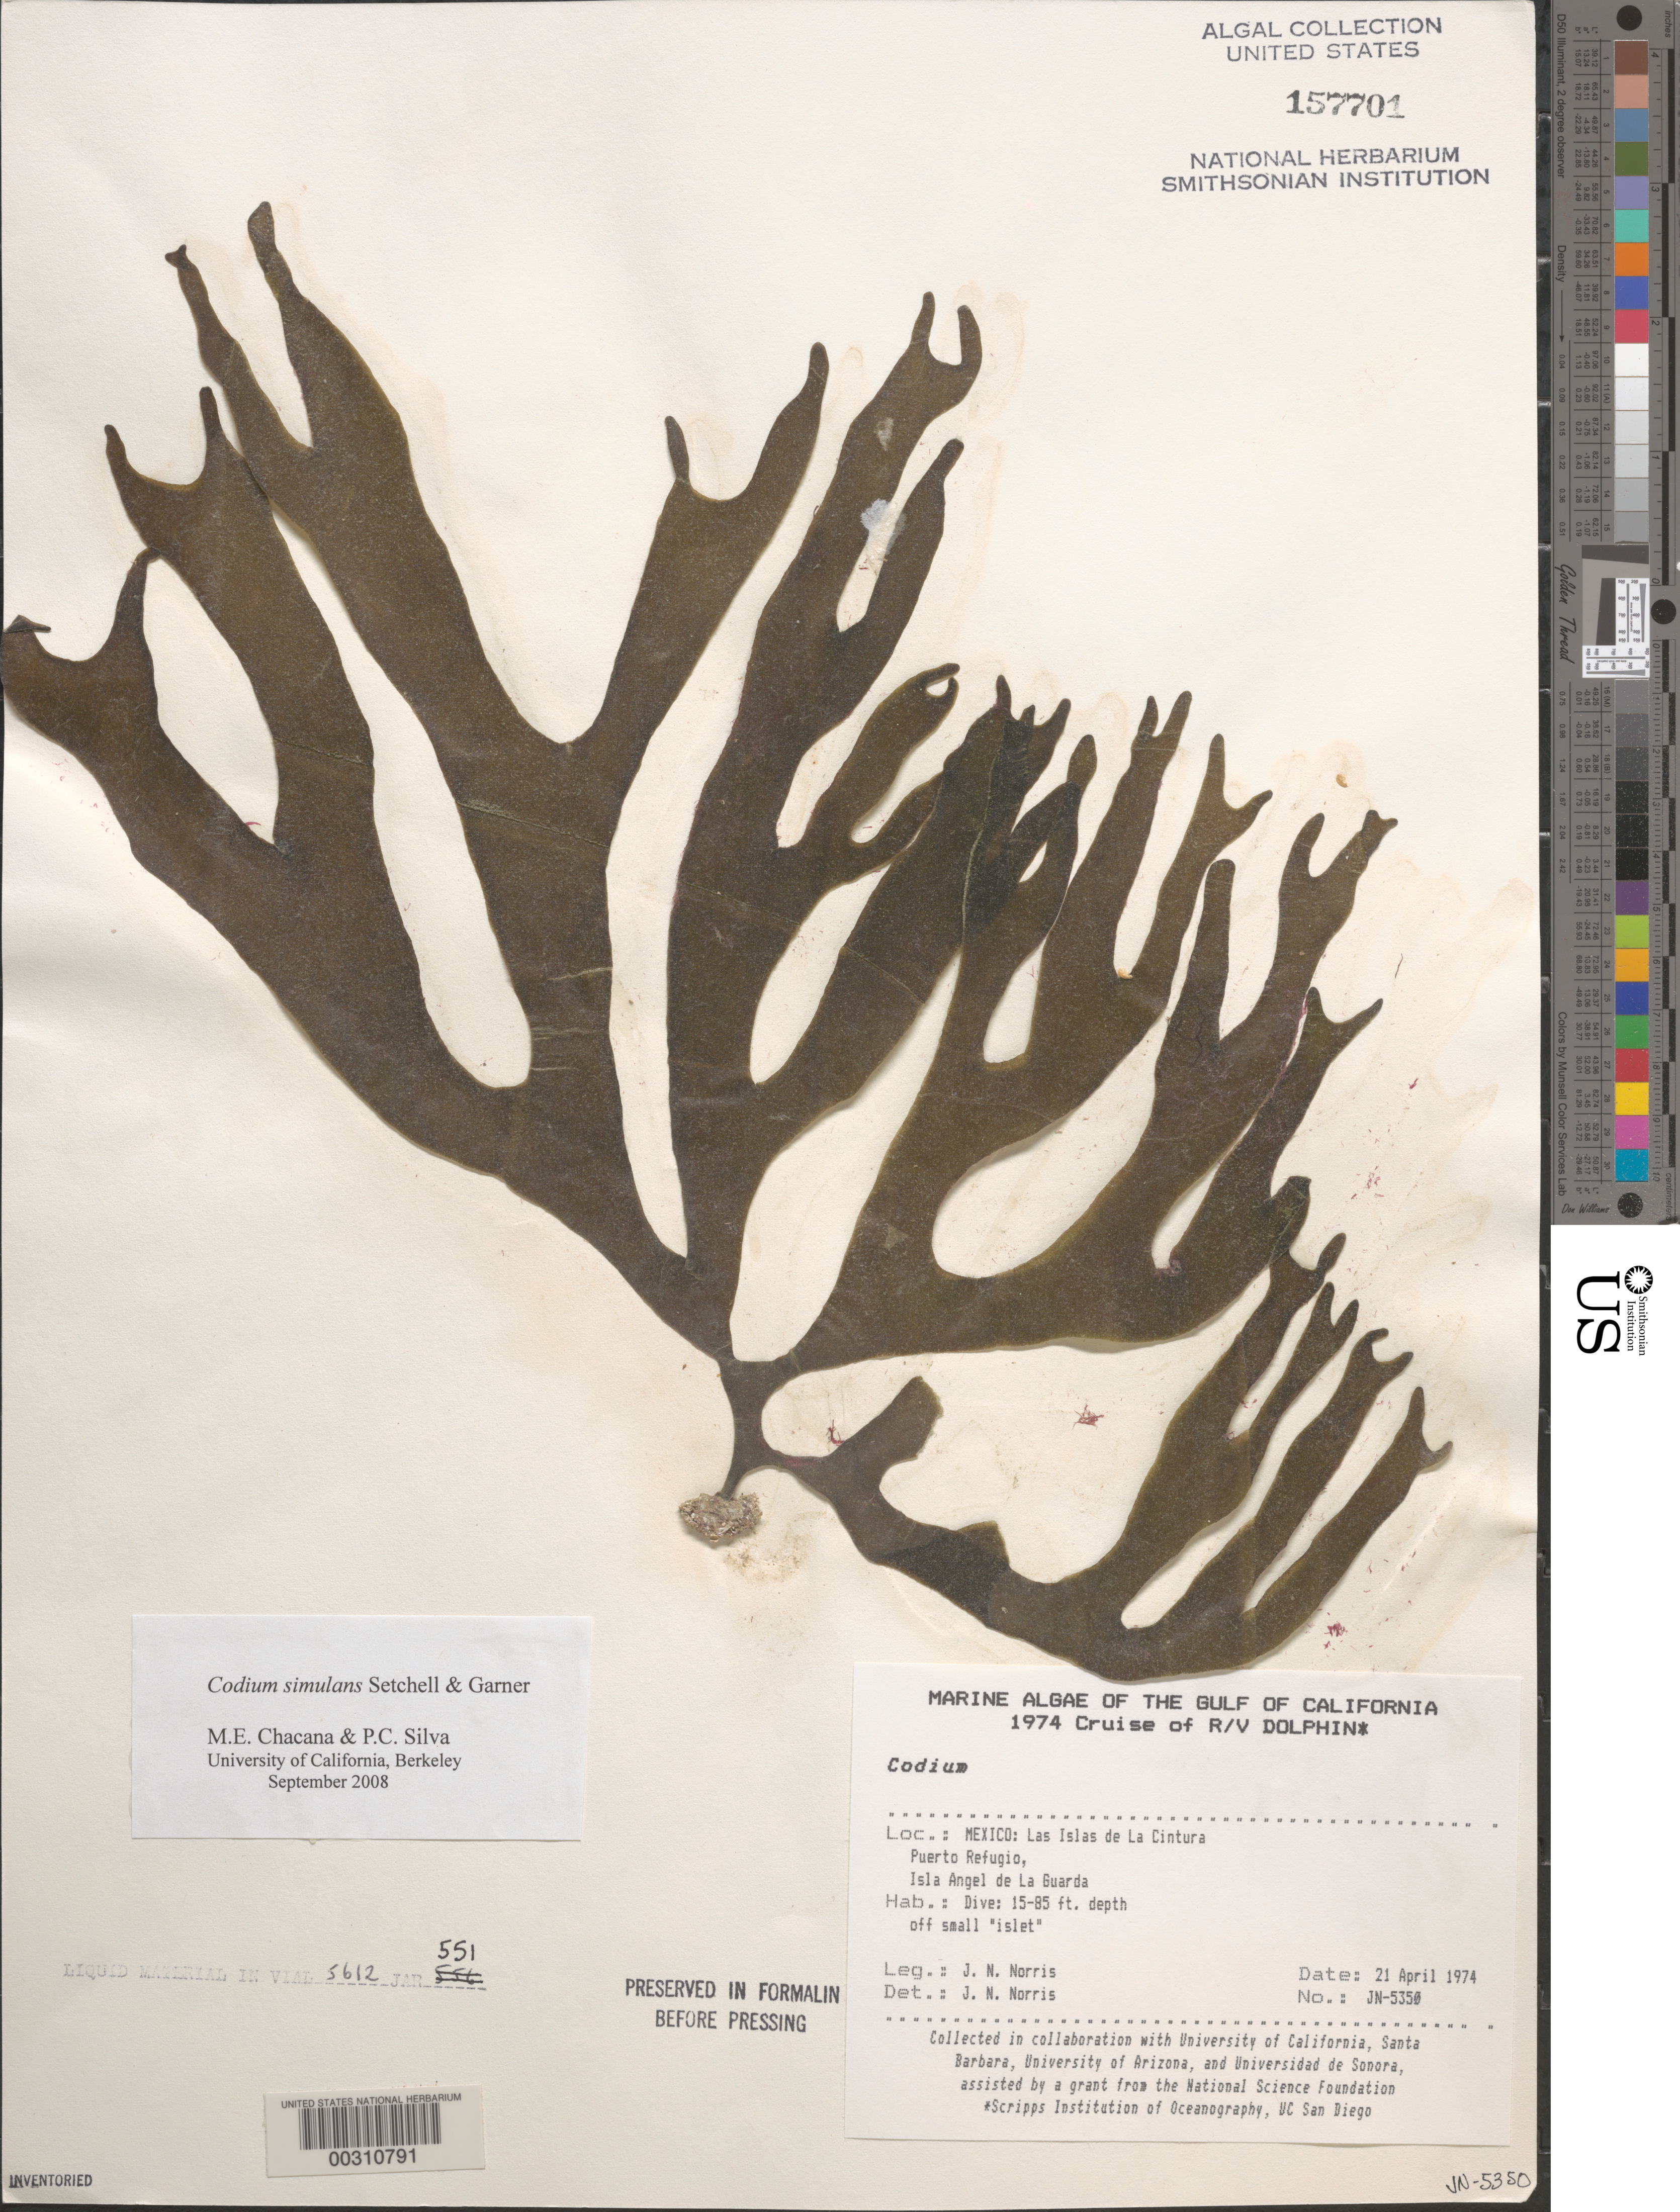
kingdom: Plantae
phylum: Chlorophyta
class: Ulvophyceae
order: Bryopsidales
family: Codiaceae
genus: Codium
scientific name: Codium simulans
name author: Setch. & N.L. Gardner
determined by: Chacana, M. E.; Silva, P. C.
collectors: J. N. Norris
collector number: JN-5350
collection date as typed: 21 Apr 1974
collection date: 1974-04-21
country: Mexico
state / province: Baja California Norte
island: Isla Angel de la Guarda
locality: Puerto Refugio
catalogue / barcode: US 157701